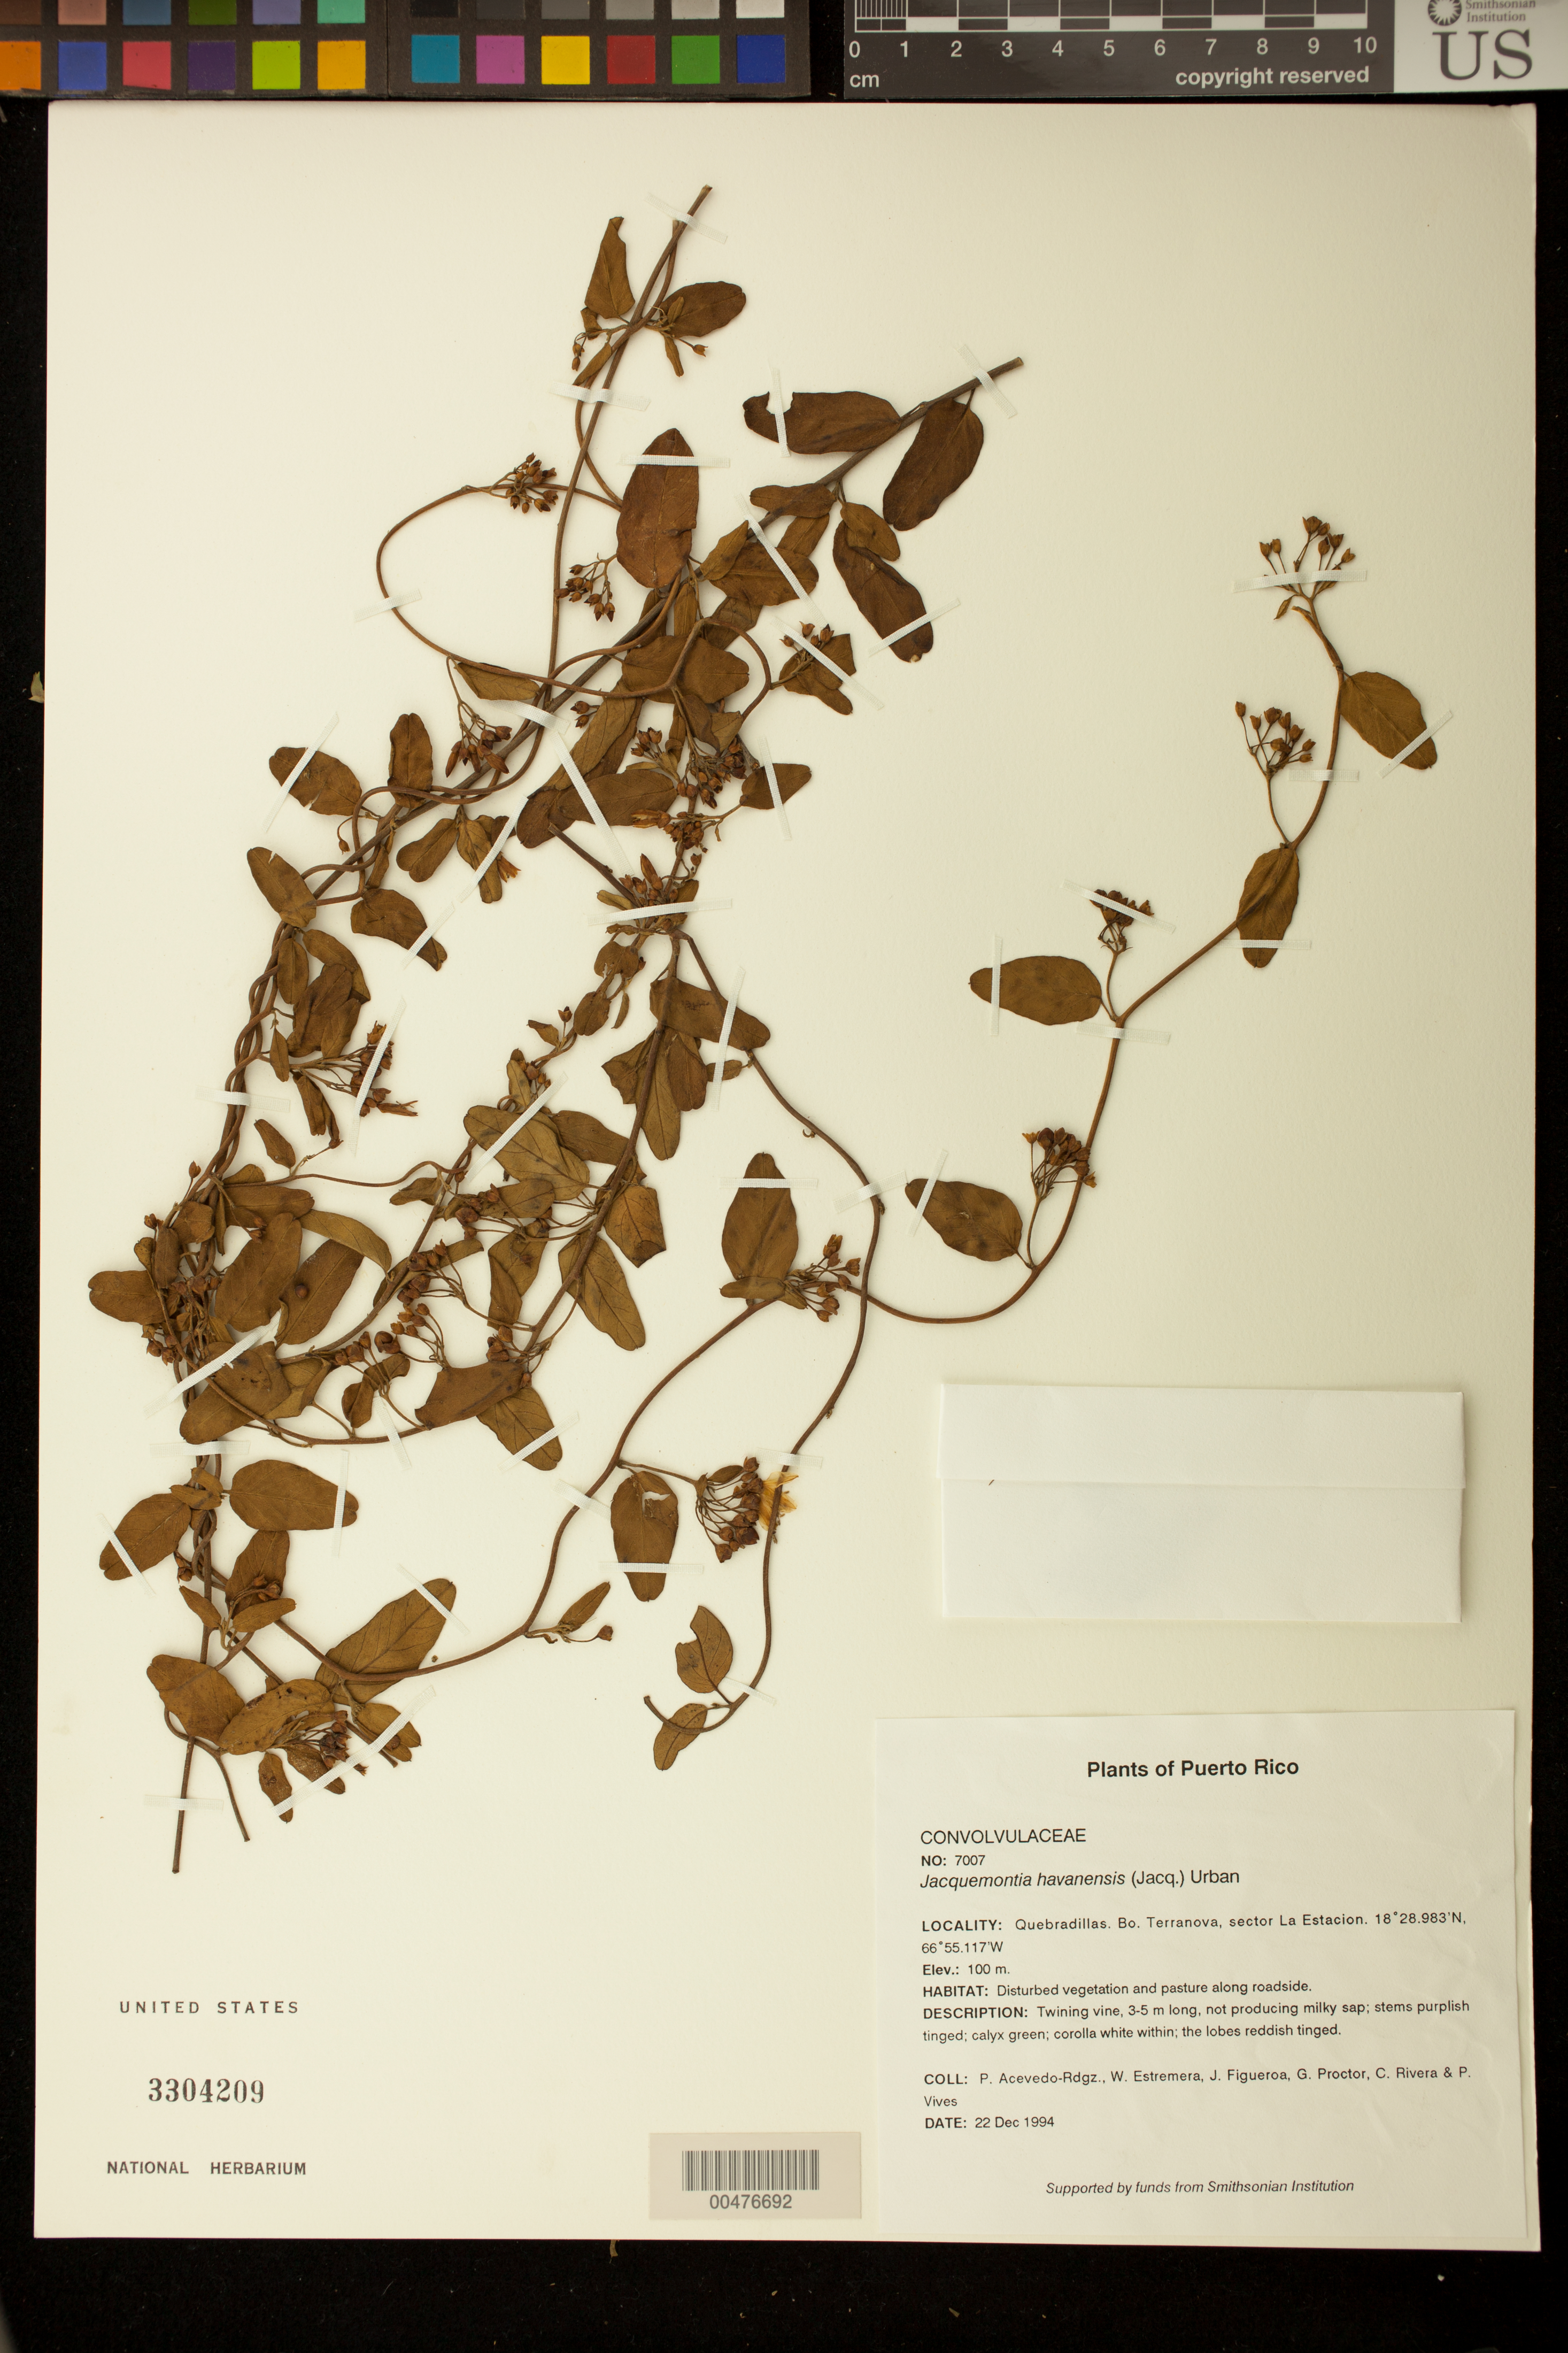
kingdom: Plantae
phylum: Tracheophyta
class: Magnoliopsida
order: Solanales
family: Convolvulaceae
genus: Jacquemontia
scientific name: Jacquemontia havanensis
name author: (Jacq.) Urb.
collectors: P. Acevedo-Rodr., W. Estremera, J. Figueroa, G. R. Proctor, C. Rivera & P. Vives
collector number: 7007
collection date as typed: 22 Dec 1994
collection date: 1994-12-22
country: Puerto Rico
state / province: Quebradillas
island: Puerto Rico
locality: Quebradillas. Bo. Terranova, sector La Estación.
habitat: Disturbed vegetation and pasture along roadside.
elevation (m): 100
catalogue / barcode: US 3304209